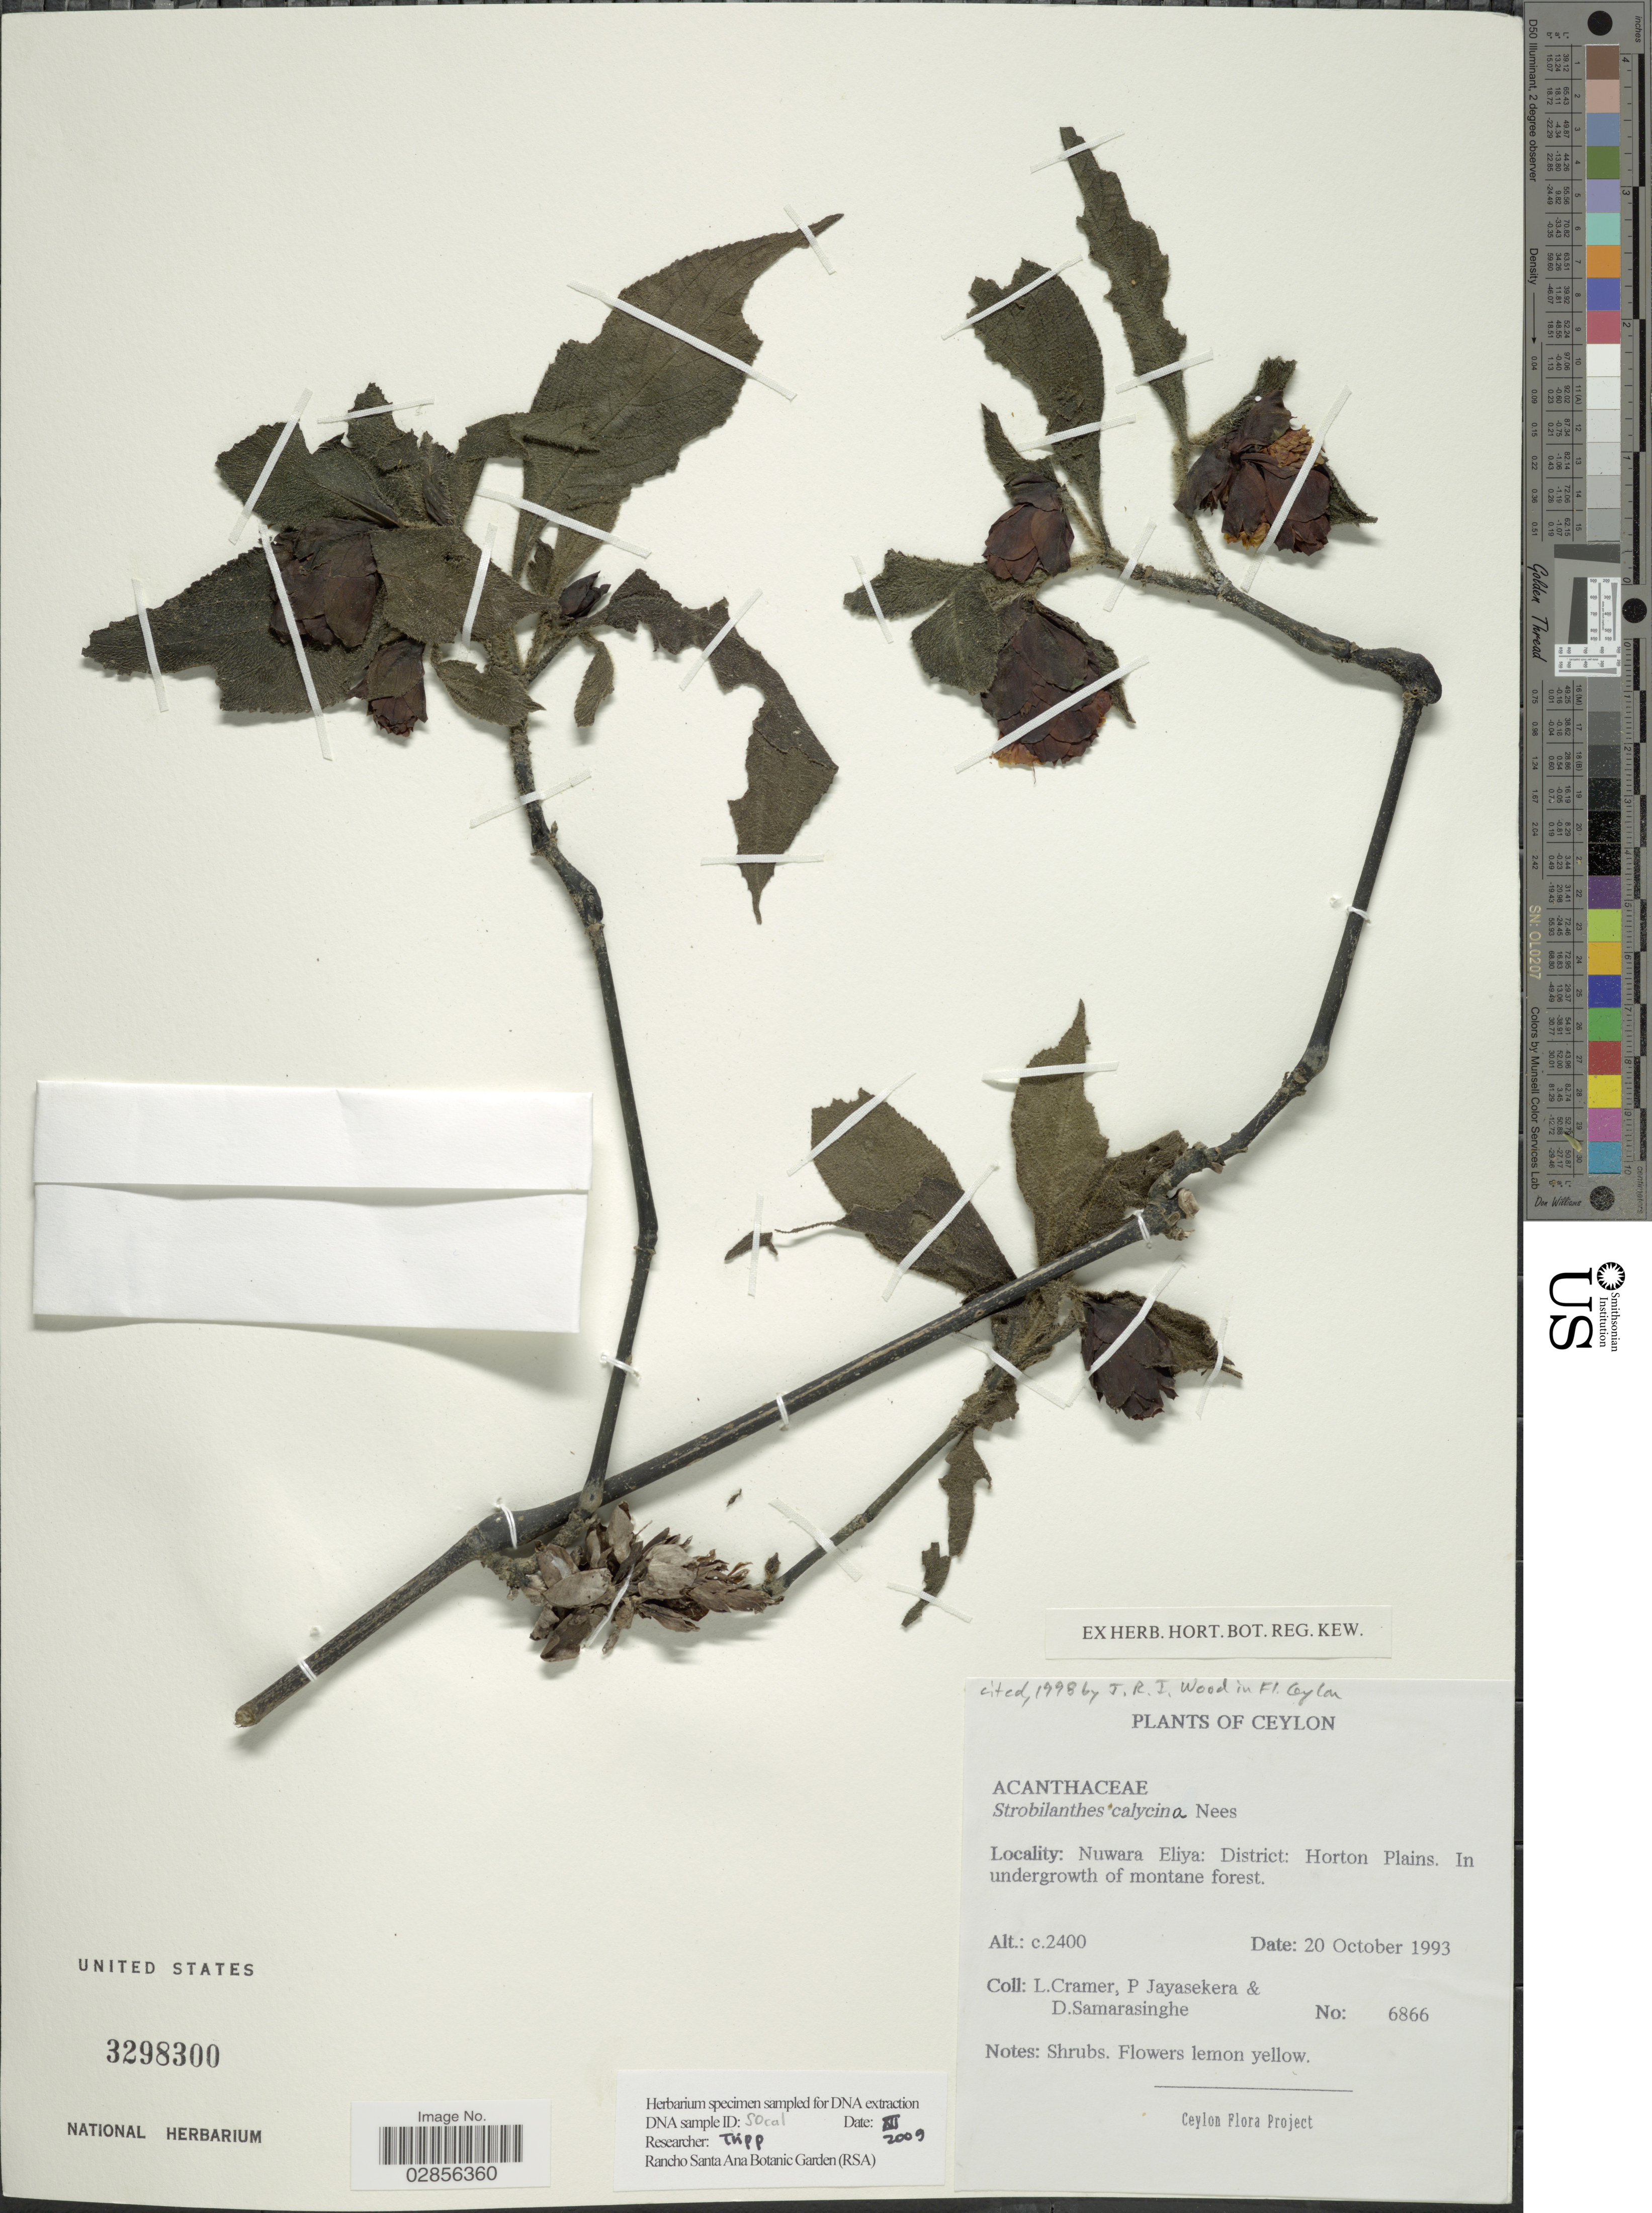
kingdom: Plantae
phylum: Tracheophyta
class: Magnoliopsida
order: Lamiales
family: Acanthaceae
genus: Strobilanthes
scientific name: Strobilanthes calycina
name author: Nees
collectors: L. H. Cramer, P. Jayasekera & D. Samarasinghe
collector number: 6866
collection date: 1993-10-20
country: Sri Lanka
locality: Ceylon. Nuwara Eliya: District: Horton Plains.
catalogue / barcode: US 3298300